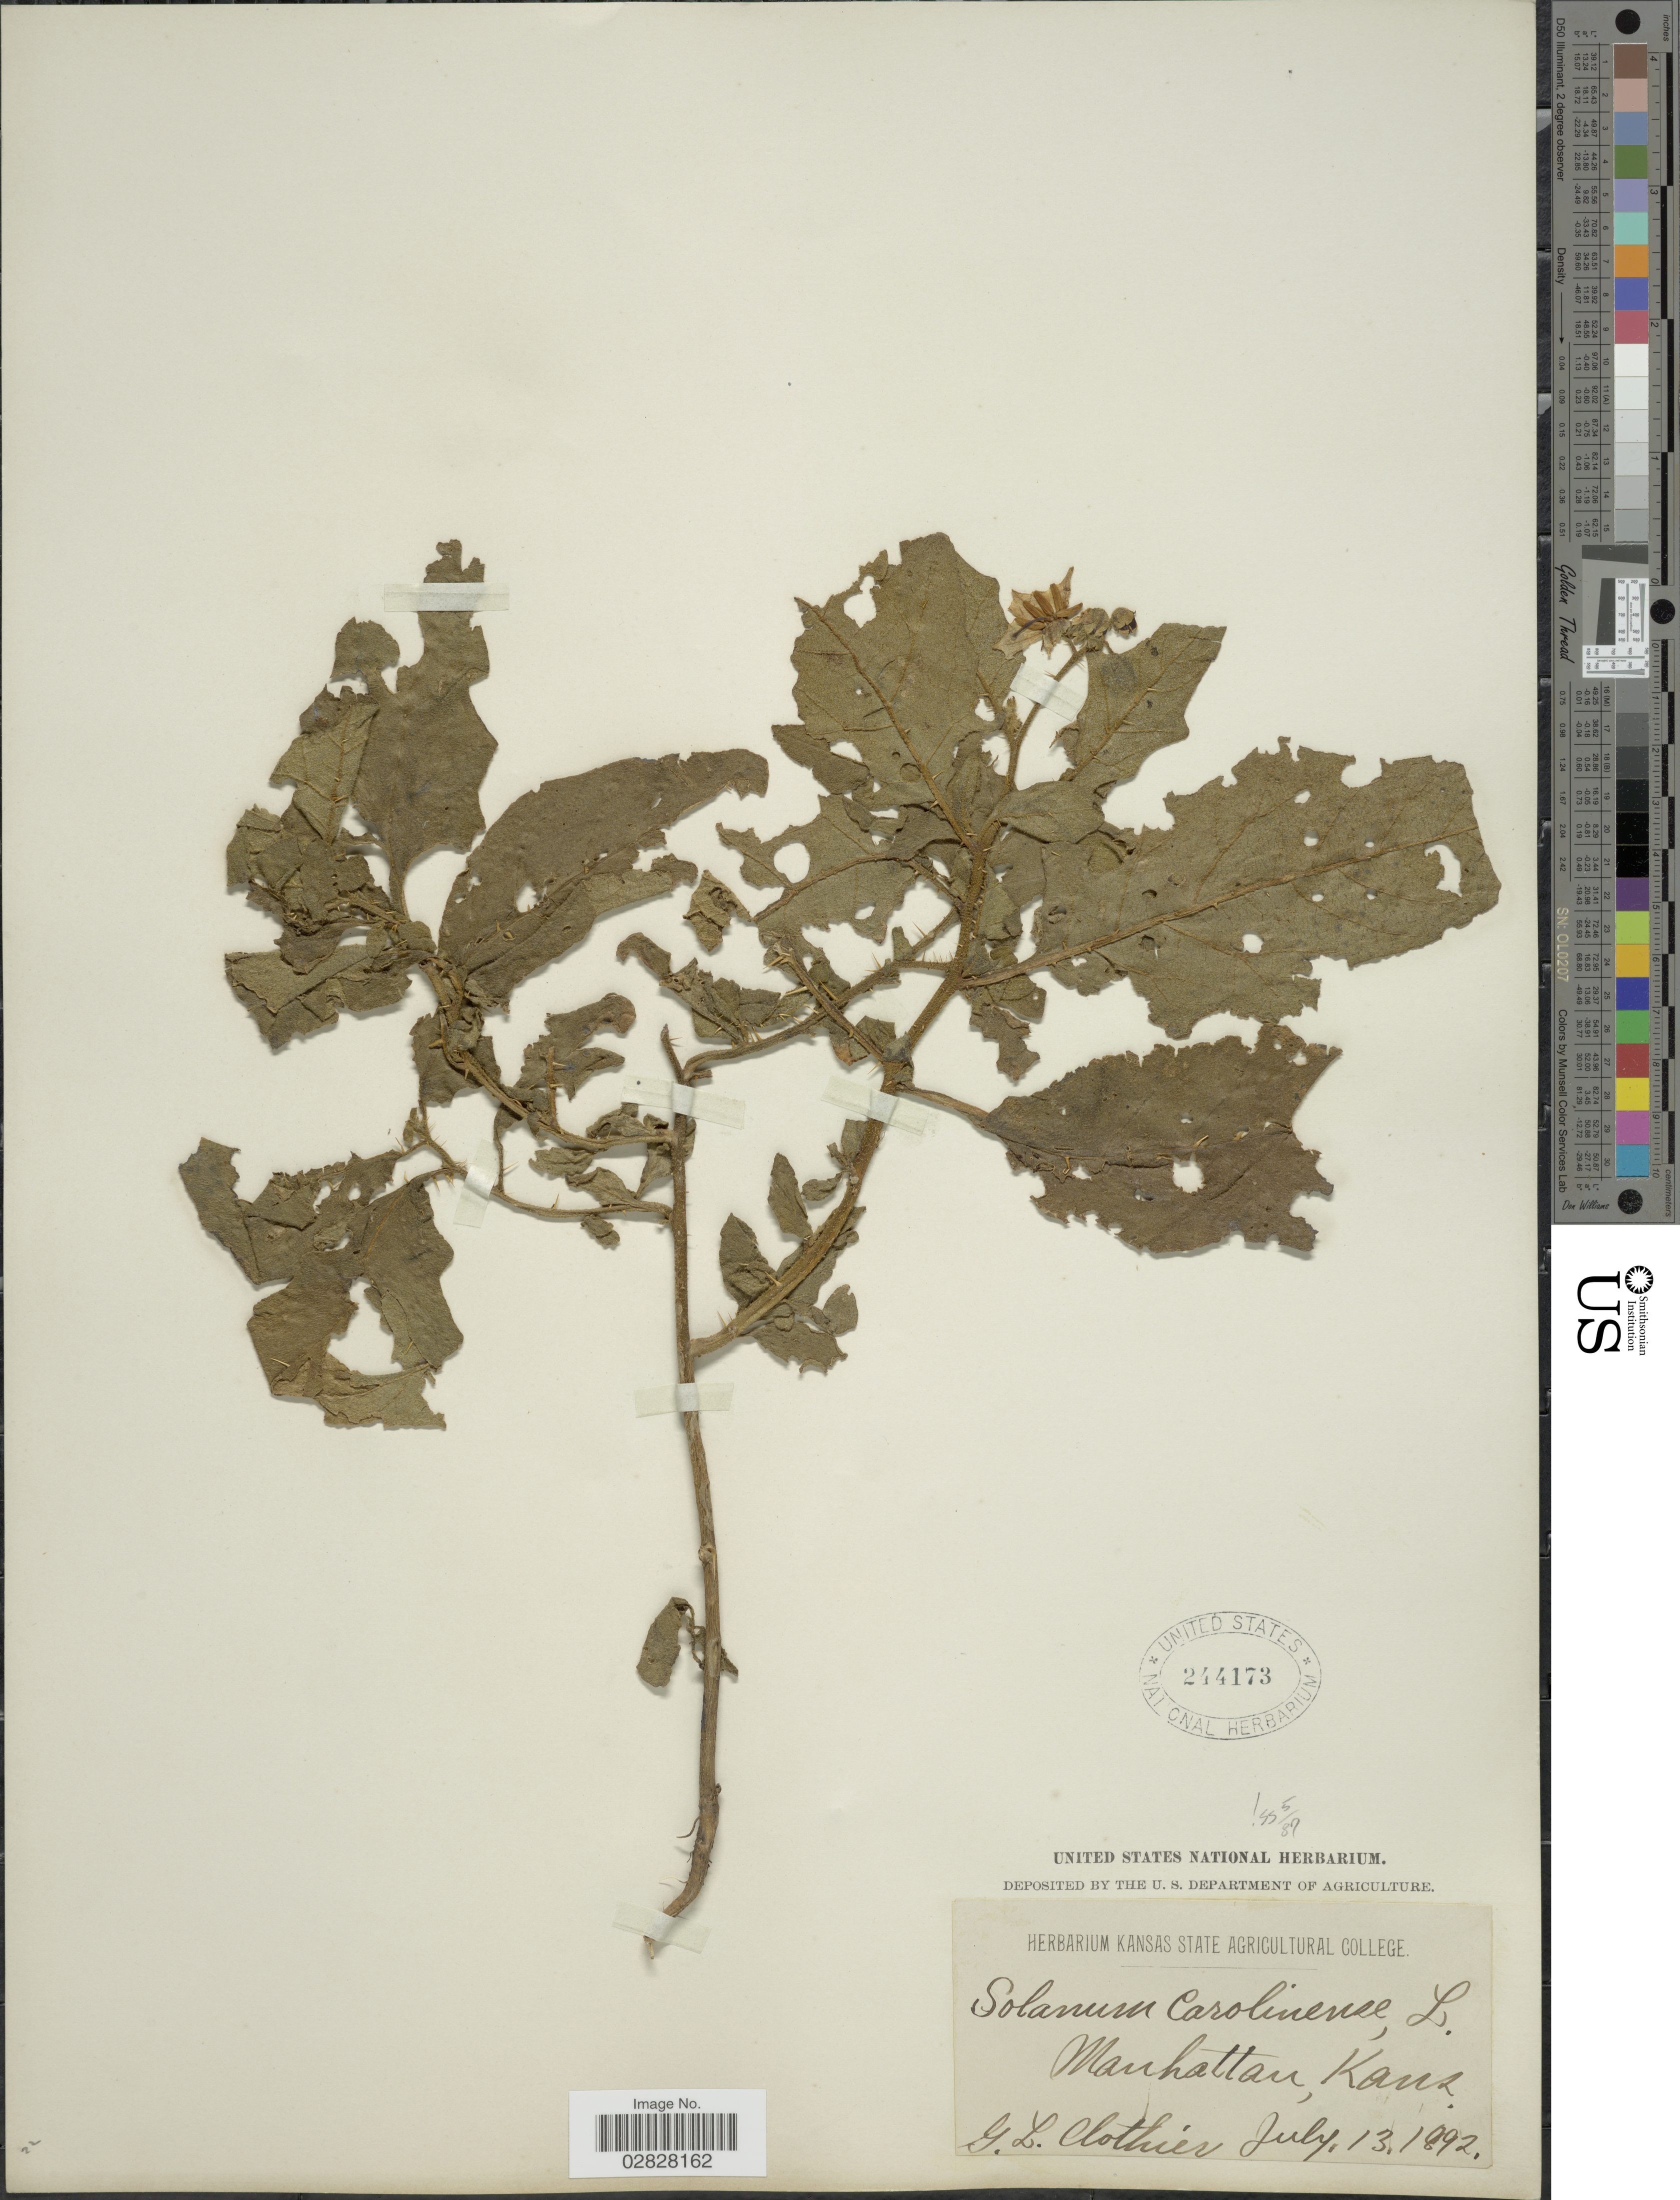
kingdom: Plantae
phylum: Tracheophyta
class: Magnoliopsida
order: Solanales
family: Solanaceae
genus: Solanum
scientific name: Solanum carolinense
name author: L.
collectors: G. Clothier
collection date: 1892-07-13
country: United States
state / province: Kansas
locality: Manhattan.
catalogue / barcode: US 244173